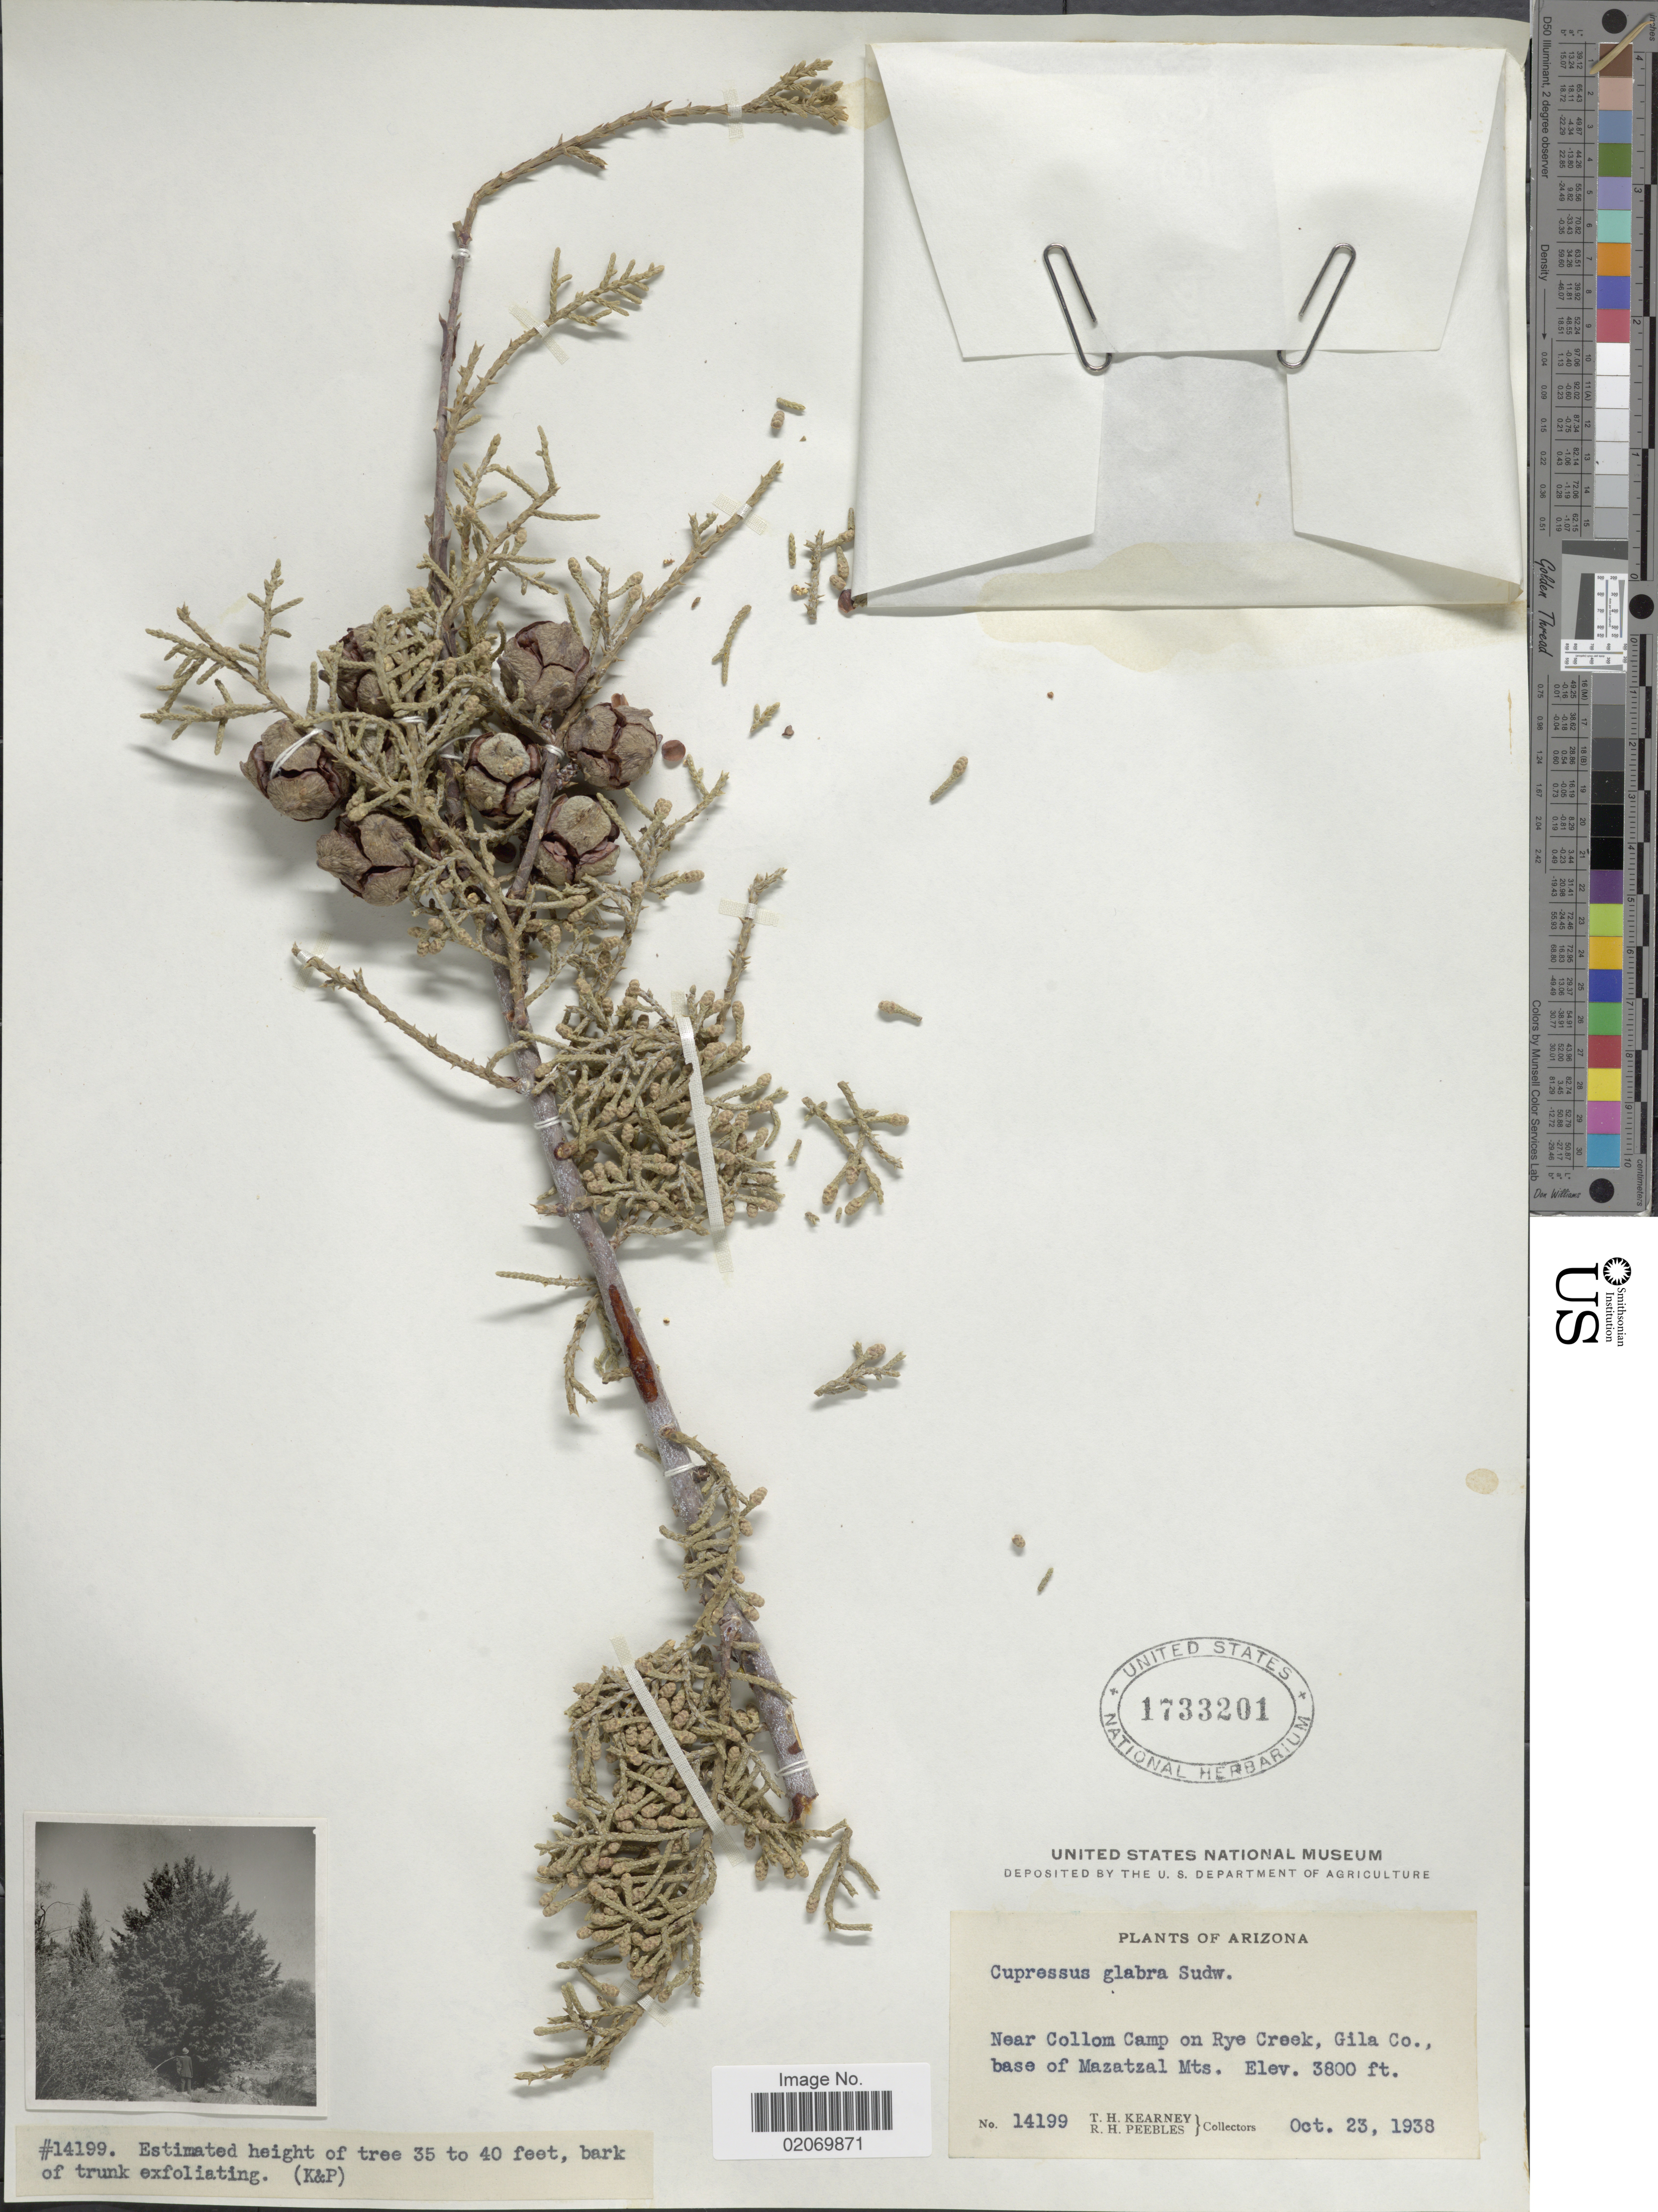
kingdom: Plantae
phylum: Tracheophyta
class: Pinopsida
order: Pinales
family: Cupressaceae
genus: Hesperocyparis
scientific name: Hesperocyparis glabra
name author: (Sudw.) Bartel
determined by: (US) Smithsonian Institution - National Museum of Natural History - Department of Botany (UNITED STATES)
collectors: T. H. Kearney & R. H. Peebles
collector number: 14199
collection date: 1938-10-23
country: United States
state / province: Arizona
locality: Near Collom Camp on Rye Creek, Gila Co., base of Mazatzal Mts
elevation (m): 1158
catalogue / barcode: US 1733201